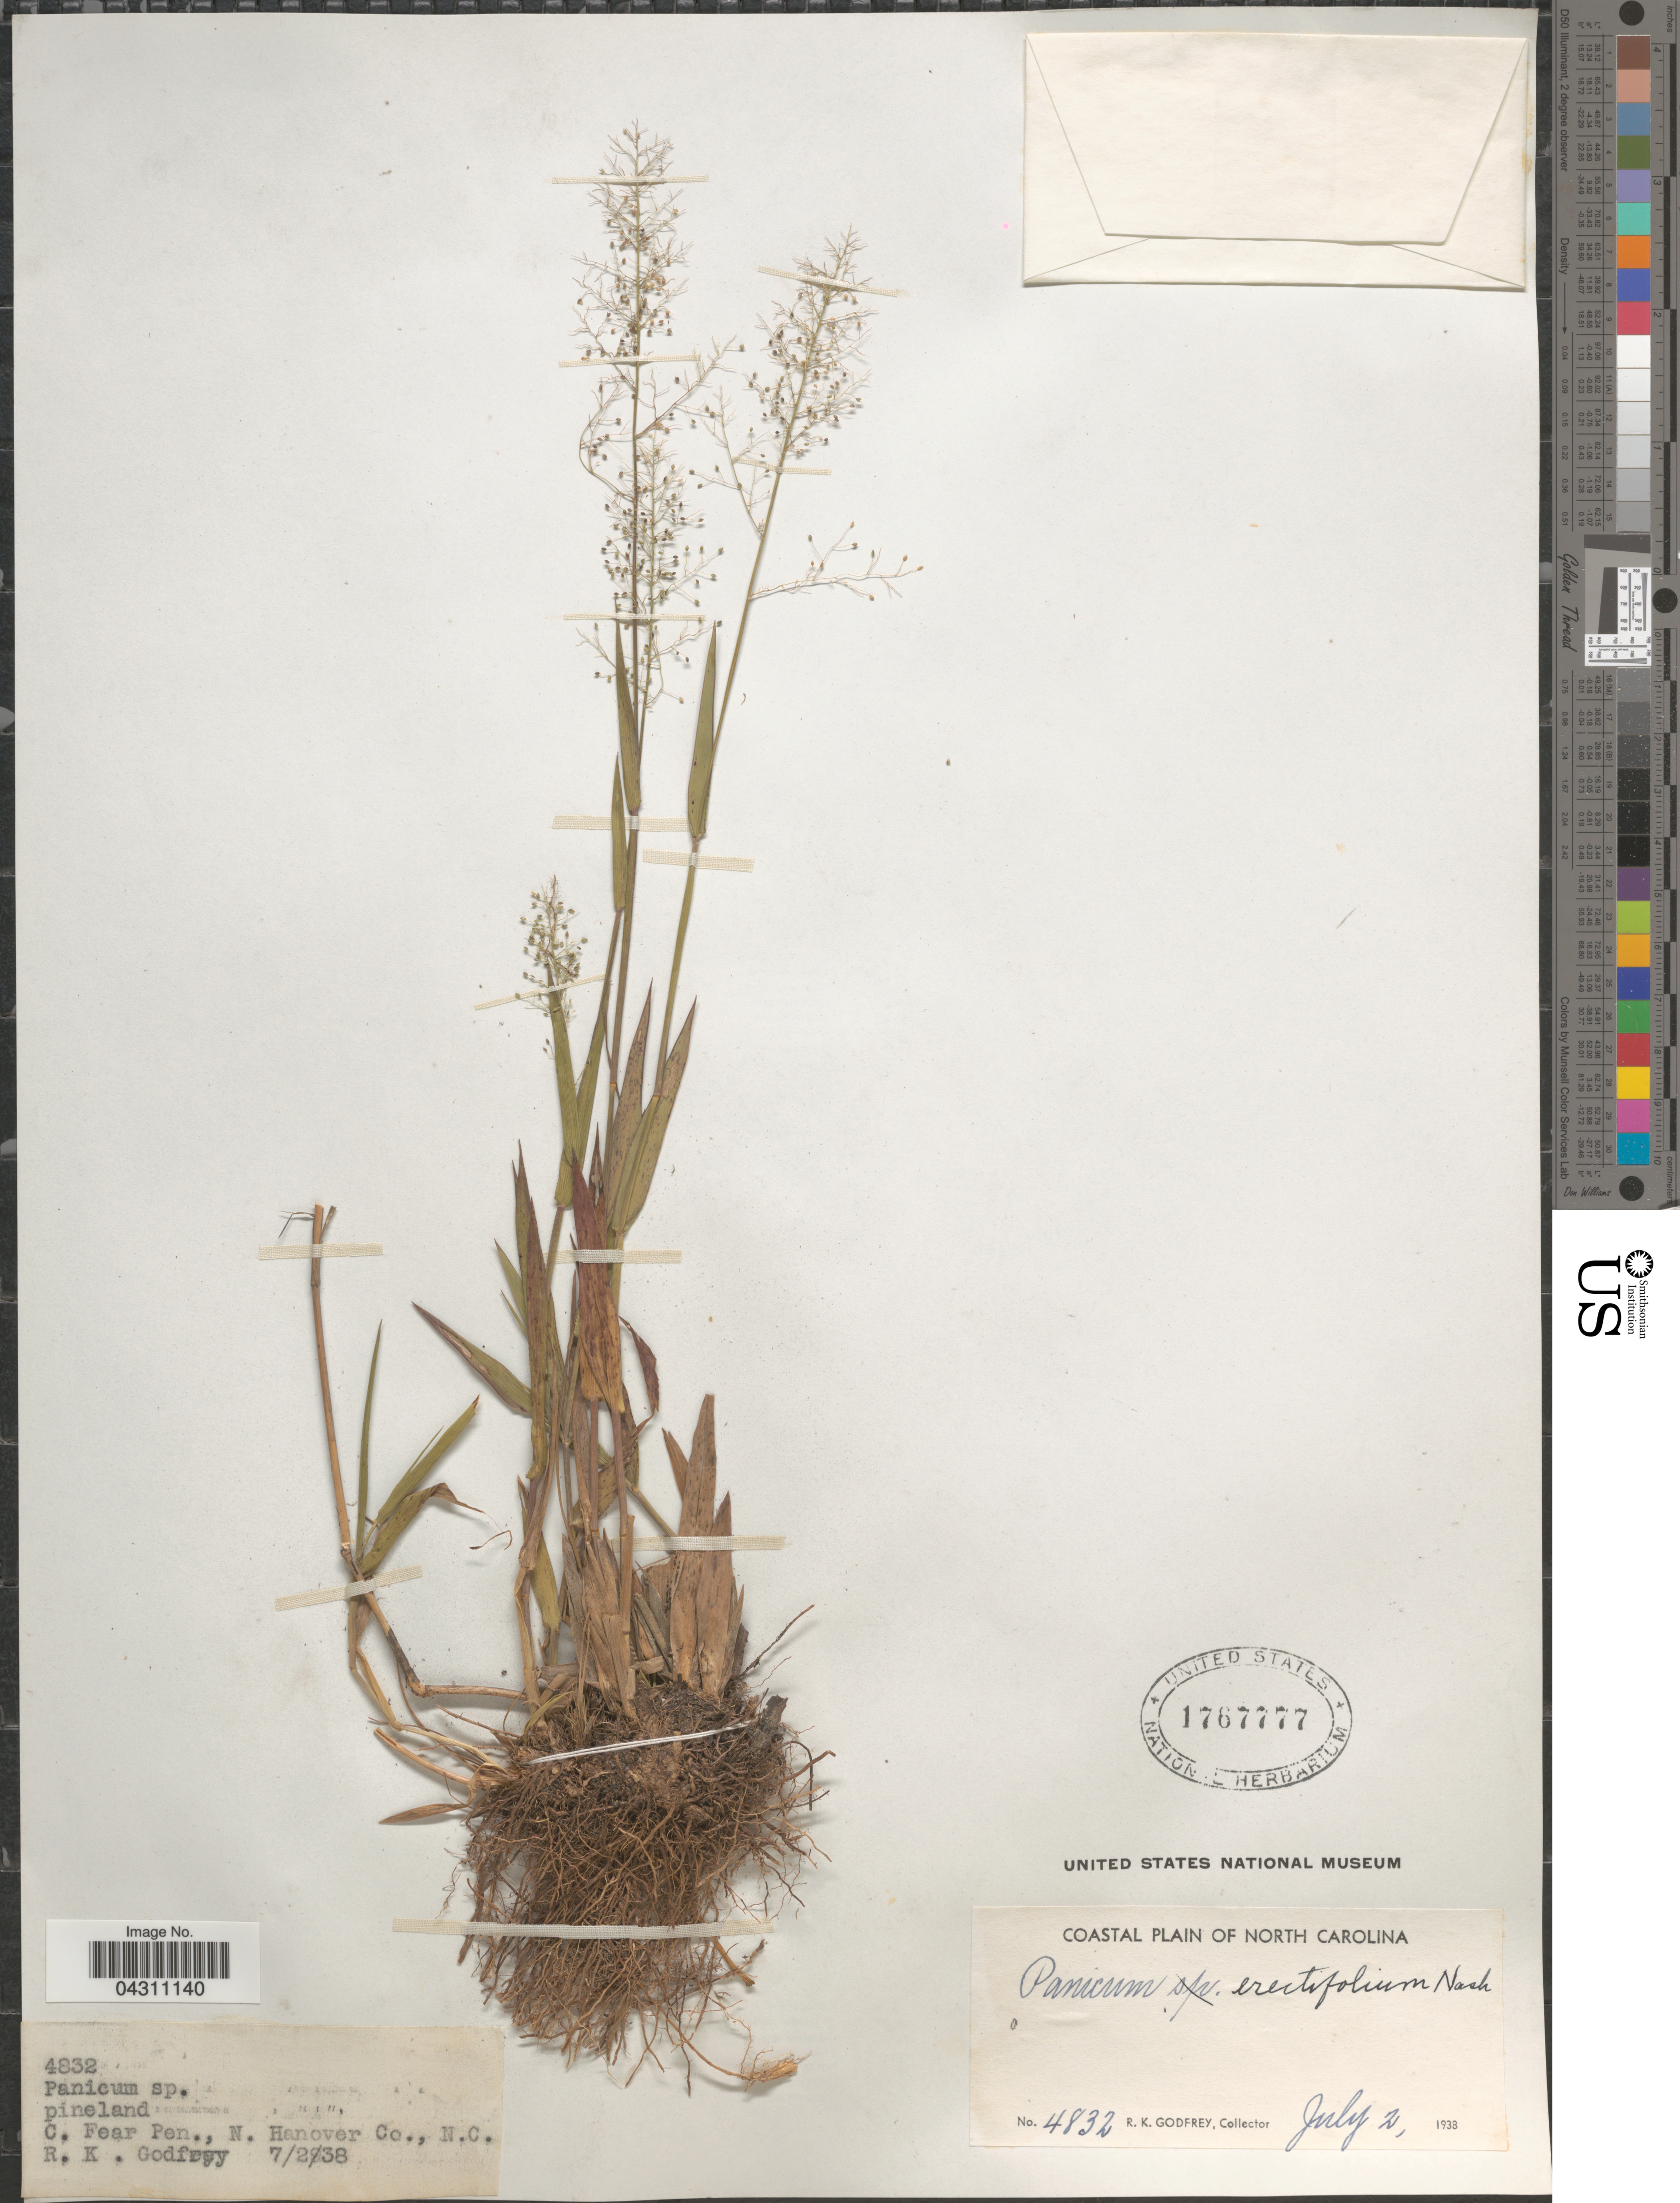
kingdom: Plantae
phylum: Tracheophyta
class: Liliopsida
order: Poales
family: Poaceae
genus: Dichanthelium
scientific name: Dichanthelium sphaerocarpon var. floridanum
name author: (Vasey) Davidse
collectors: R. K. Godfrey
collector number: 4832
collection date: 1938-07-02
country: United States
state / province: North Carolina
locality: C. Fear Pen., N. Hanover Co. Coastal Plain of North Carolina.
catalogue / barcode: US 1767777